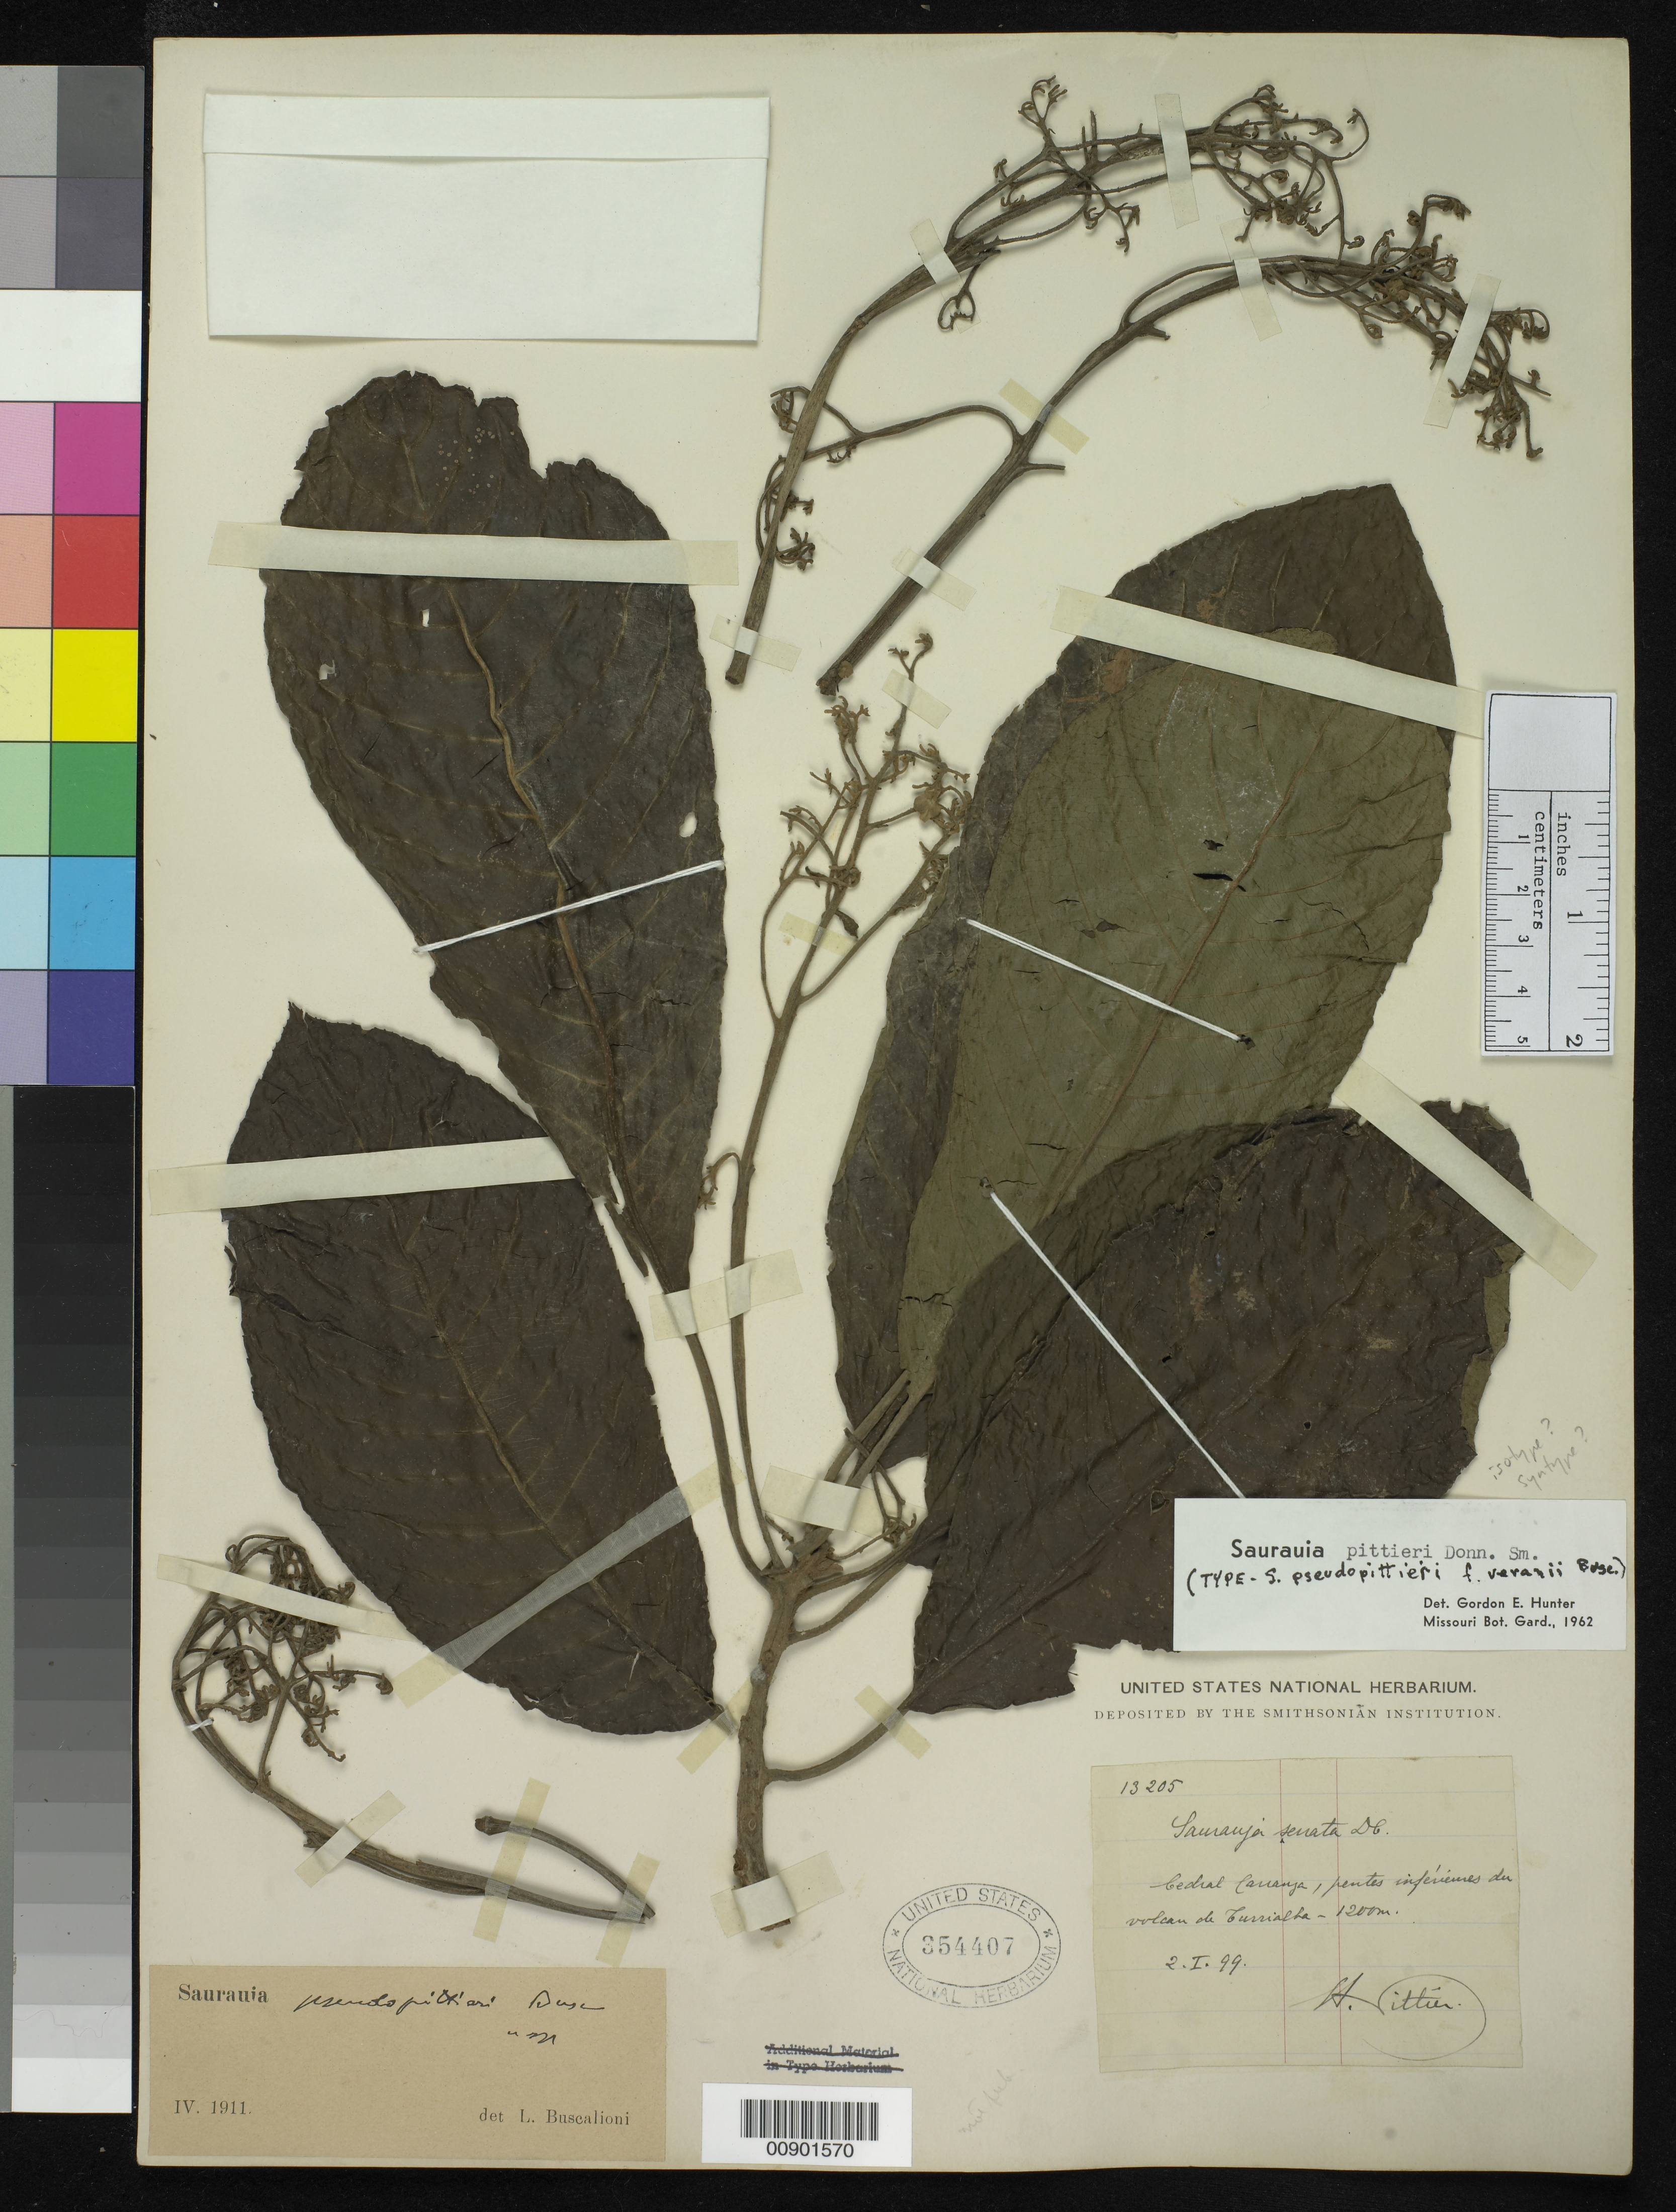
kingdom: Plantae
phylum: Tracheophyta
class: Magnoliopsida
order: Ericales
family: Actinidiaceae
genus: Saurauia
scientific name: Saurauia pseudopittieri f. veranii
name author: Buscal.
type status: Possible Syntype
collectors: H. F. Pittier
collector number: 13205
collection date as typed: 02 Jan 1899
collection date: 1899-01-02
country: Costa Rica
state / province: Cartago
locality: Cedral Carranya, pentes inférieures du volcan du Turrialba.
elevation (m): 1200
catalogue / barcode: US 354407